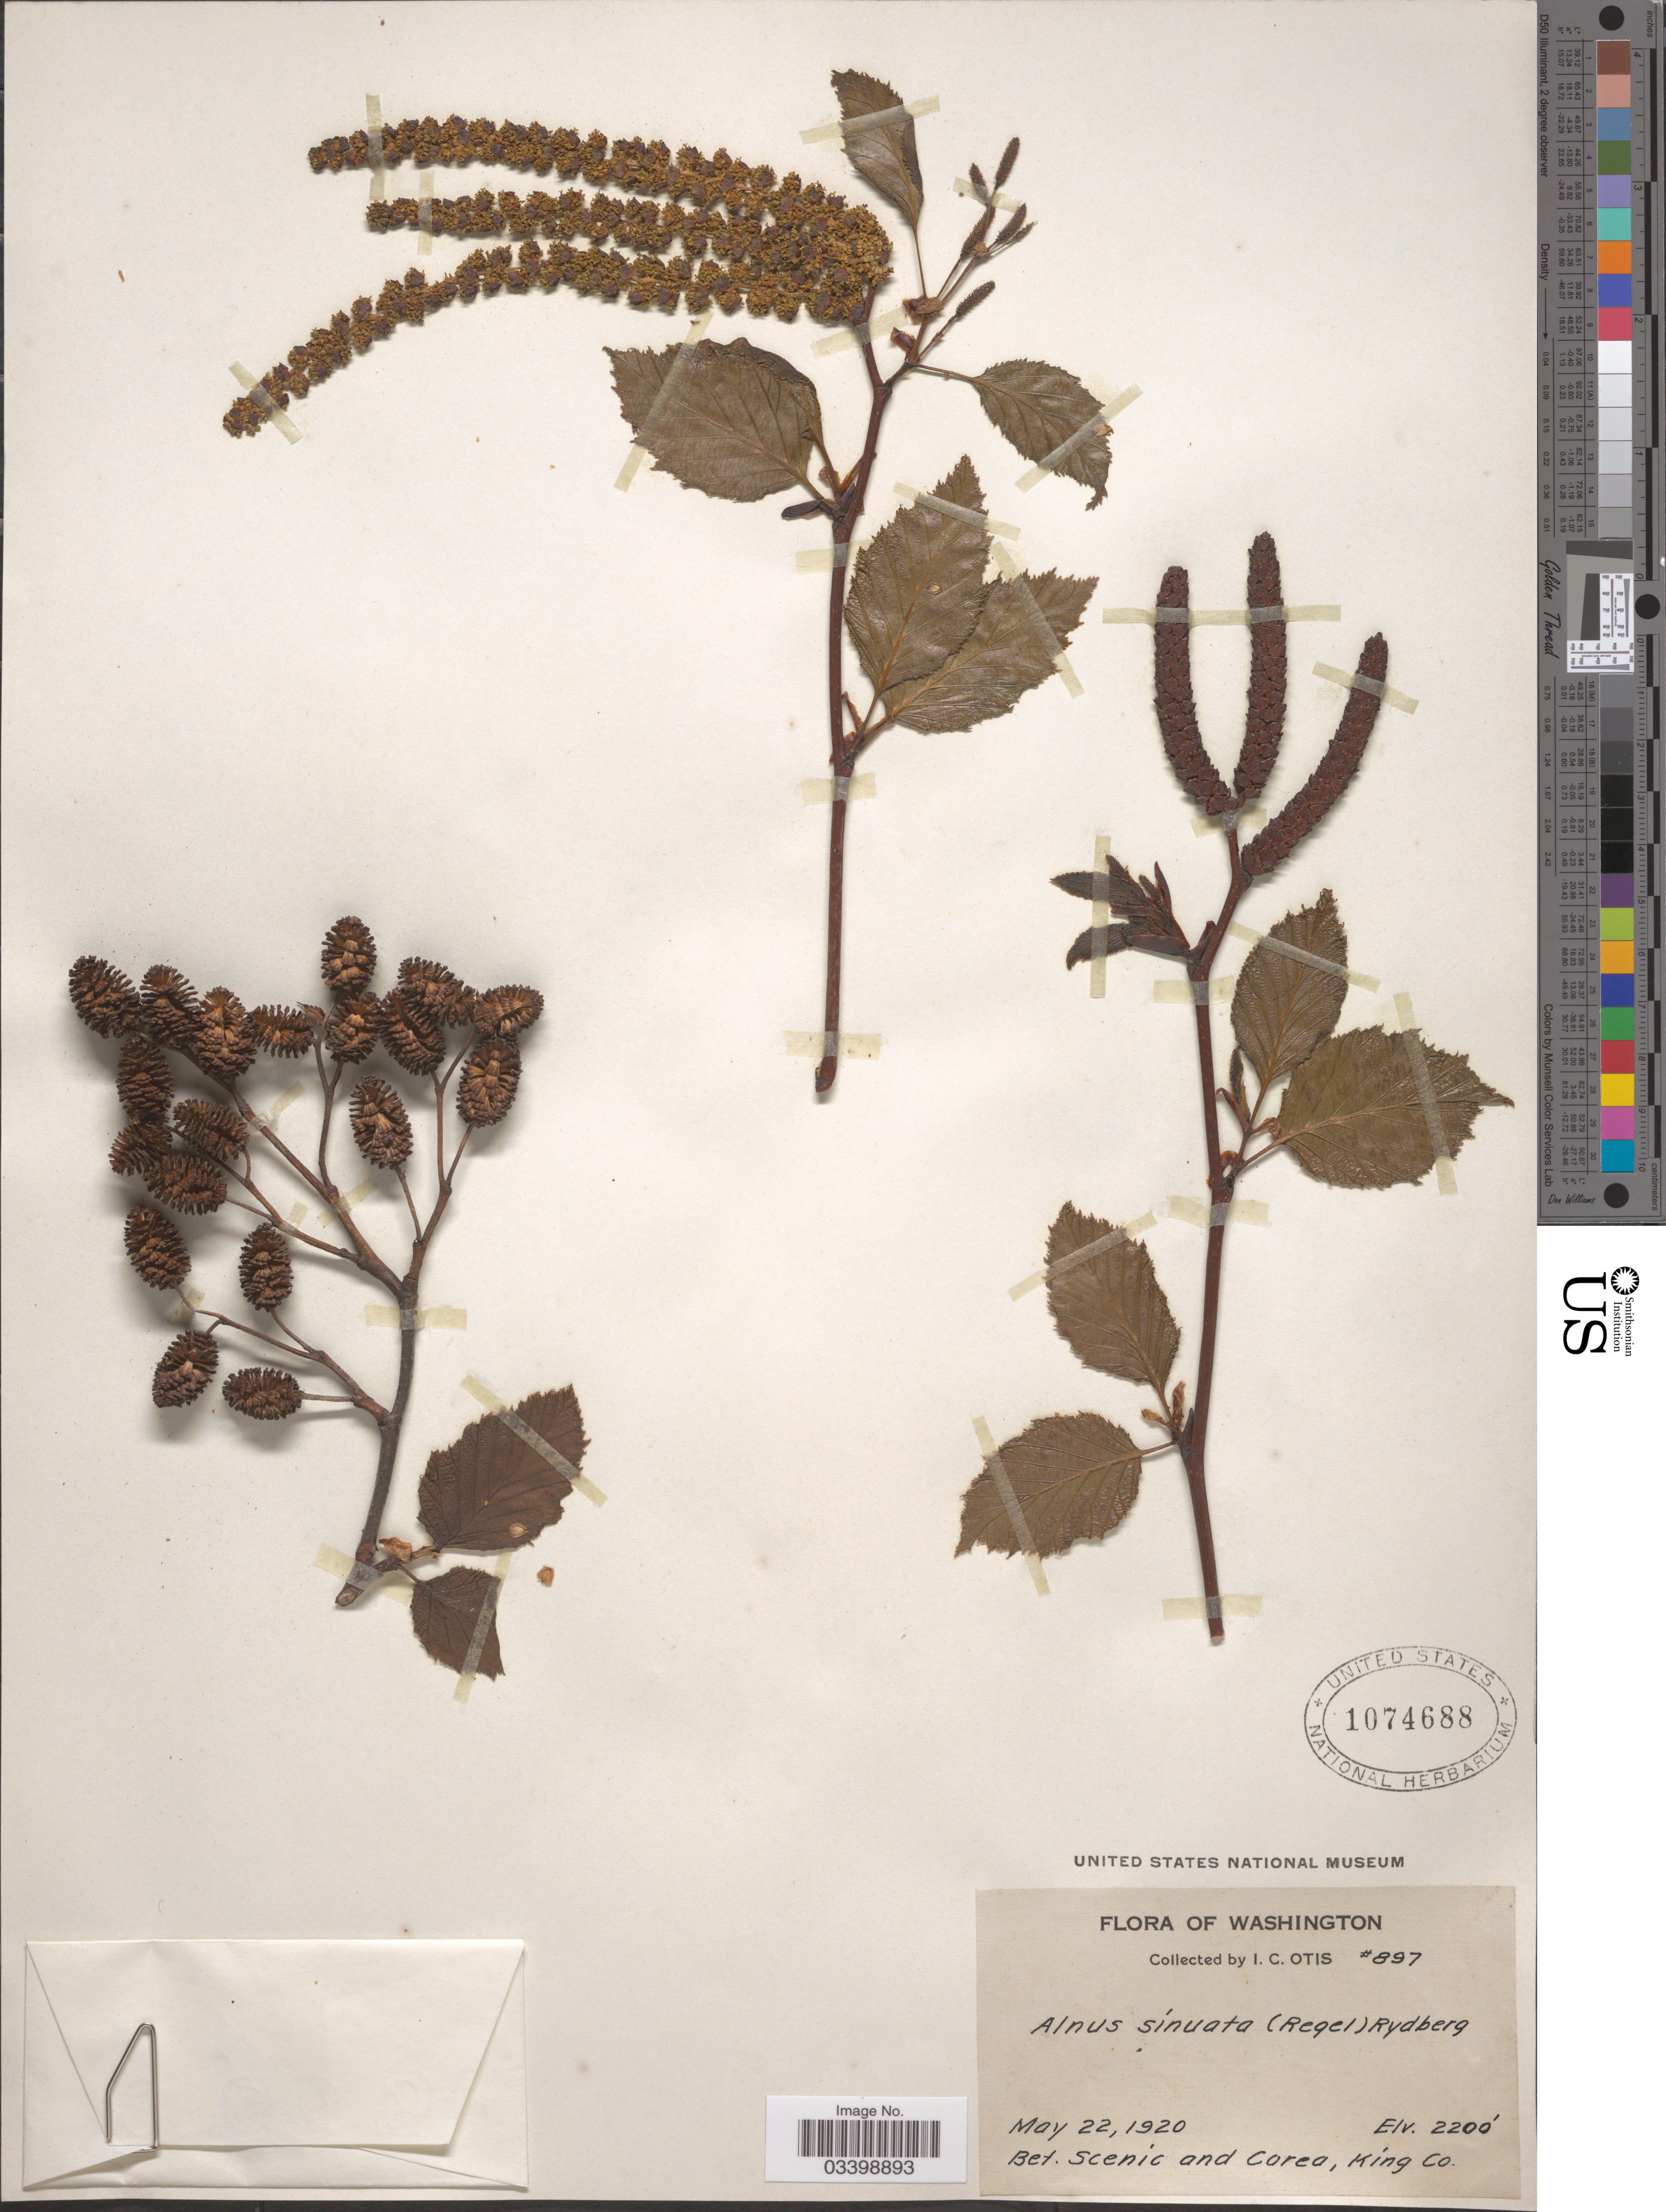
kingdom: Plantae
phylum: Tracheophyta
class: Magnoliopsida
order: Fagales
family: Betulaceae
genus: Alnus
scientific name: Alnus viridis subsp. sinuata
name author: Regel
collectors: I. C. Otis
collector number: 897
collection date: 1920-05-22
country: United States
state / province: Washington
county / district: King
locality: Bet. scenic and Carea, King Co.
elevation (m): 671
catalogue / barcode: US 1074688